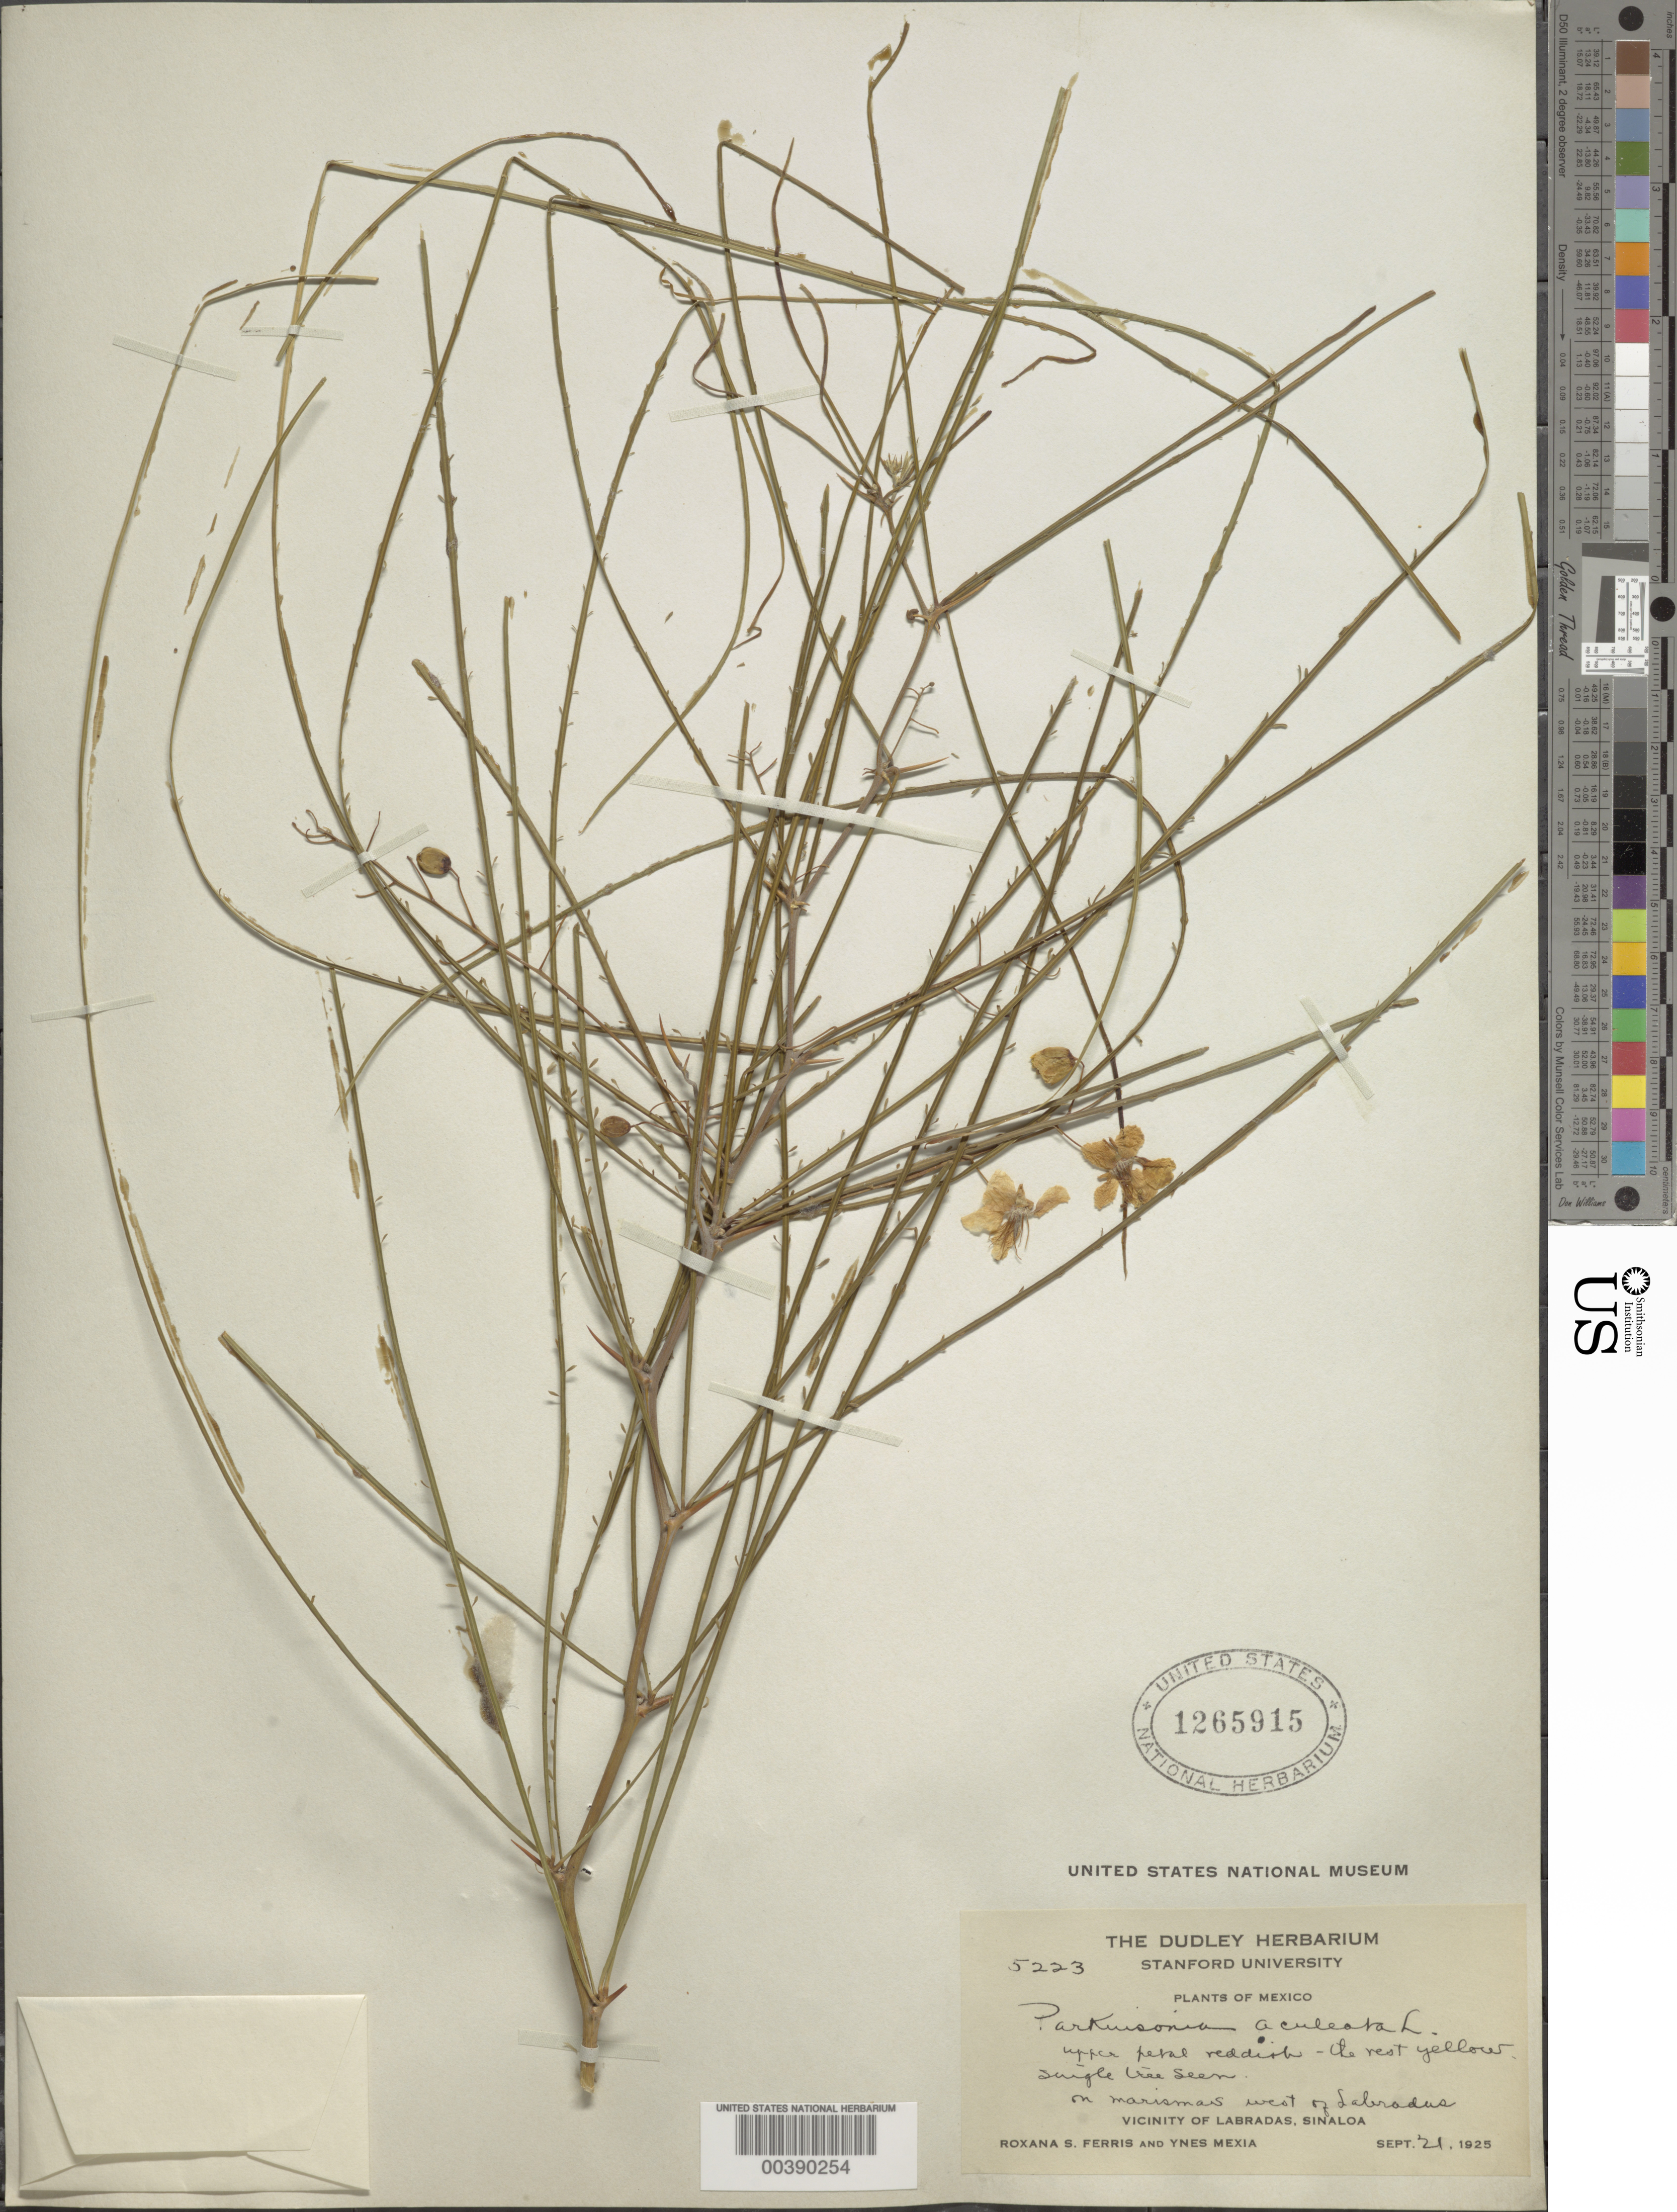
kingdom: Plantae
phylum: Tracheophyta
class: Magnoliopsida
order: Fabales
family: Fabaceae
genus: Parkinsonia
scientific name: Parkinsonia aculeata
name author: L.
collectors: R. S. Ferris & Y. Mexia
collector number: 5223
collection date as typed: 21 Sep 1925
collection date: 1925-09-21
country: Mexico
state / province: Sinaloa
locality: Vicinity of labradas; on marismas W of labradas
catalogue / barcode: US 1265915